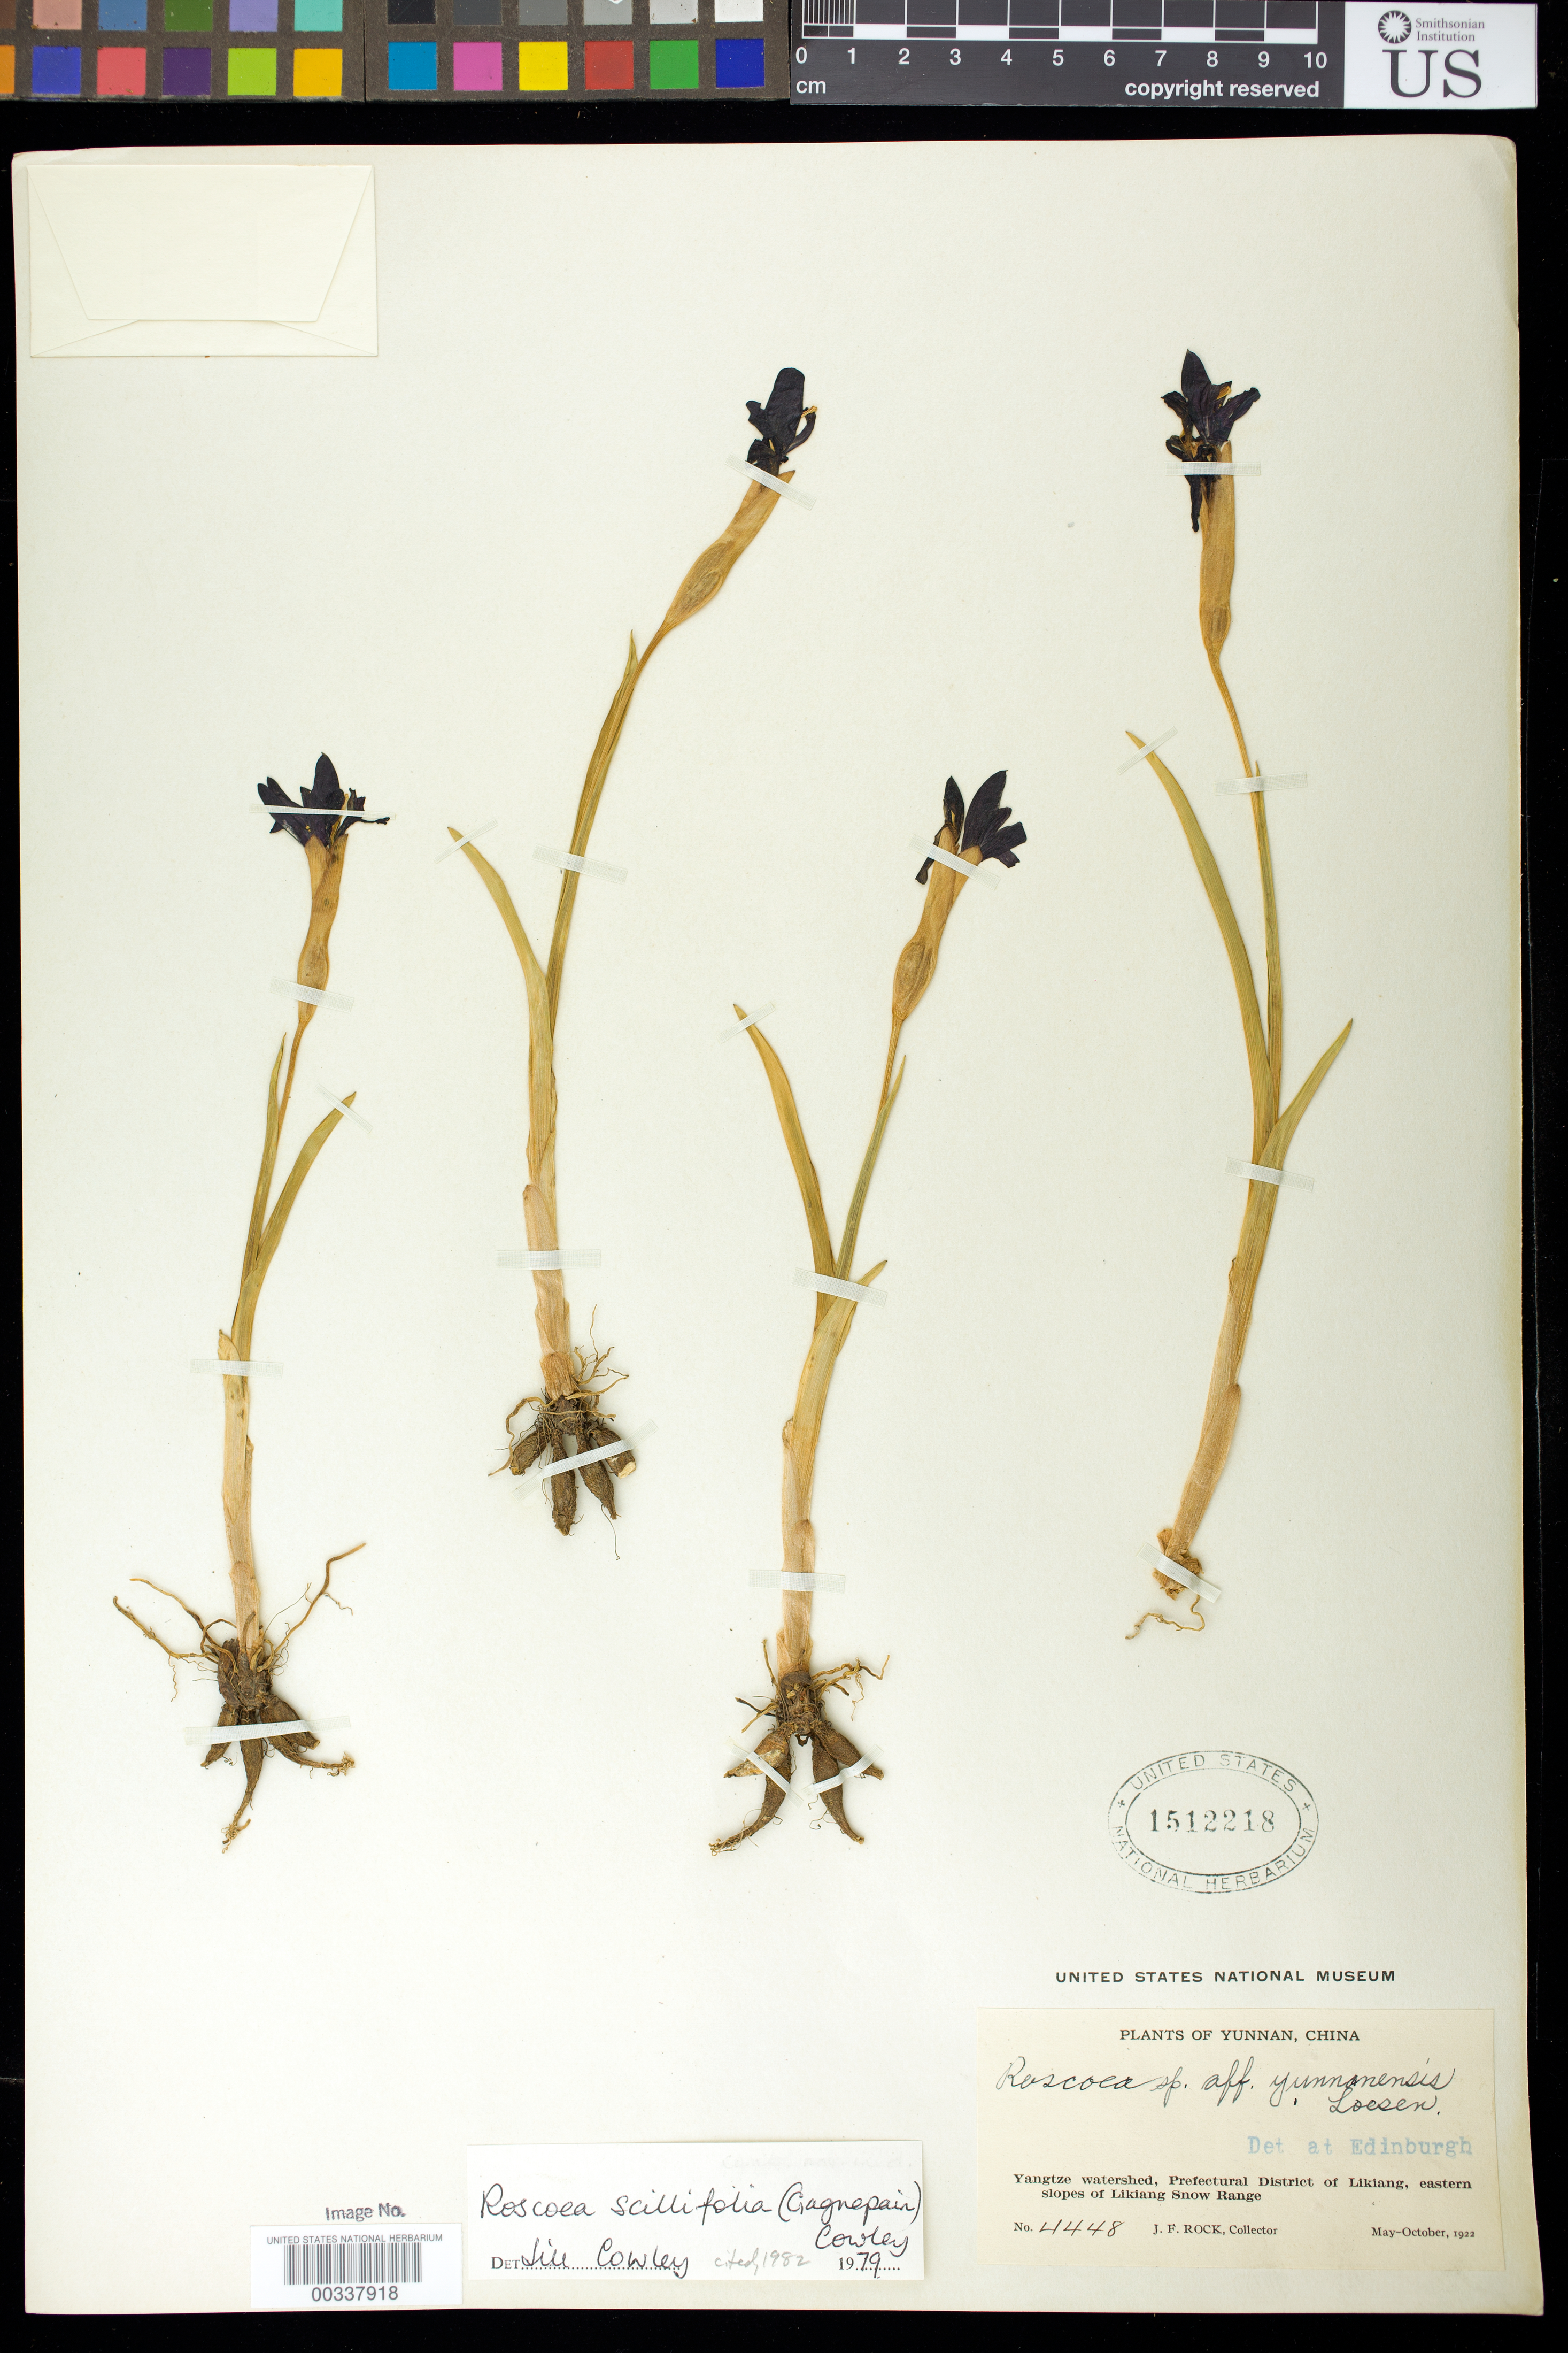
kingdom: Plantae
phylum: Tracheophyta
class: Liliopsida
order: Zingiberales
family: Zingiberaceae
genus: Roscoea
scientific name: Roscoea scillifolia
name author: (Gagnep.) Cowley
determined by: Cowley, J.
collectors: J. F. Rock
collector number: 4448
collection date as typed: May 1922 to -- Oct 1922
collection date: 1922-05/1922-10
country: China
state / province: Yunnan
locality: Yangtze watershed, prefectural dist of Likiang, eastern slopes of Likiang snow range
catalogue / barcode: US 1512218